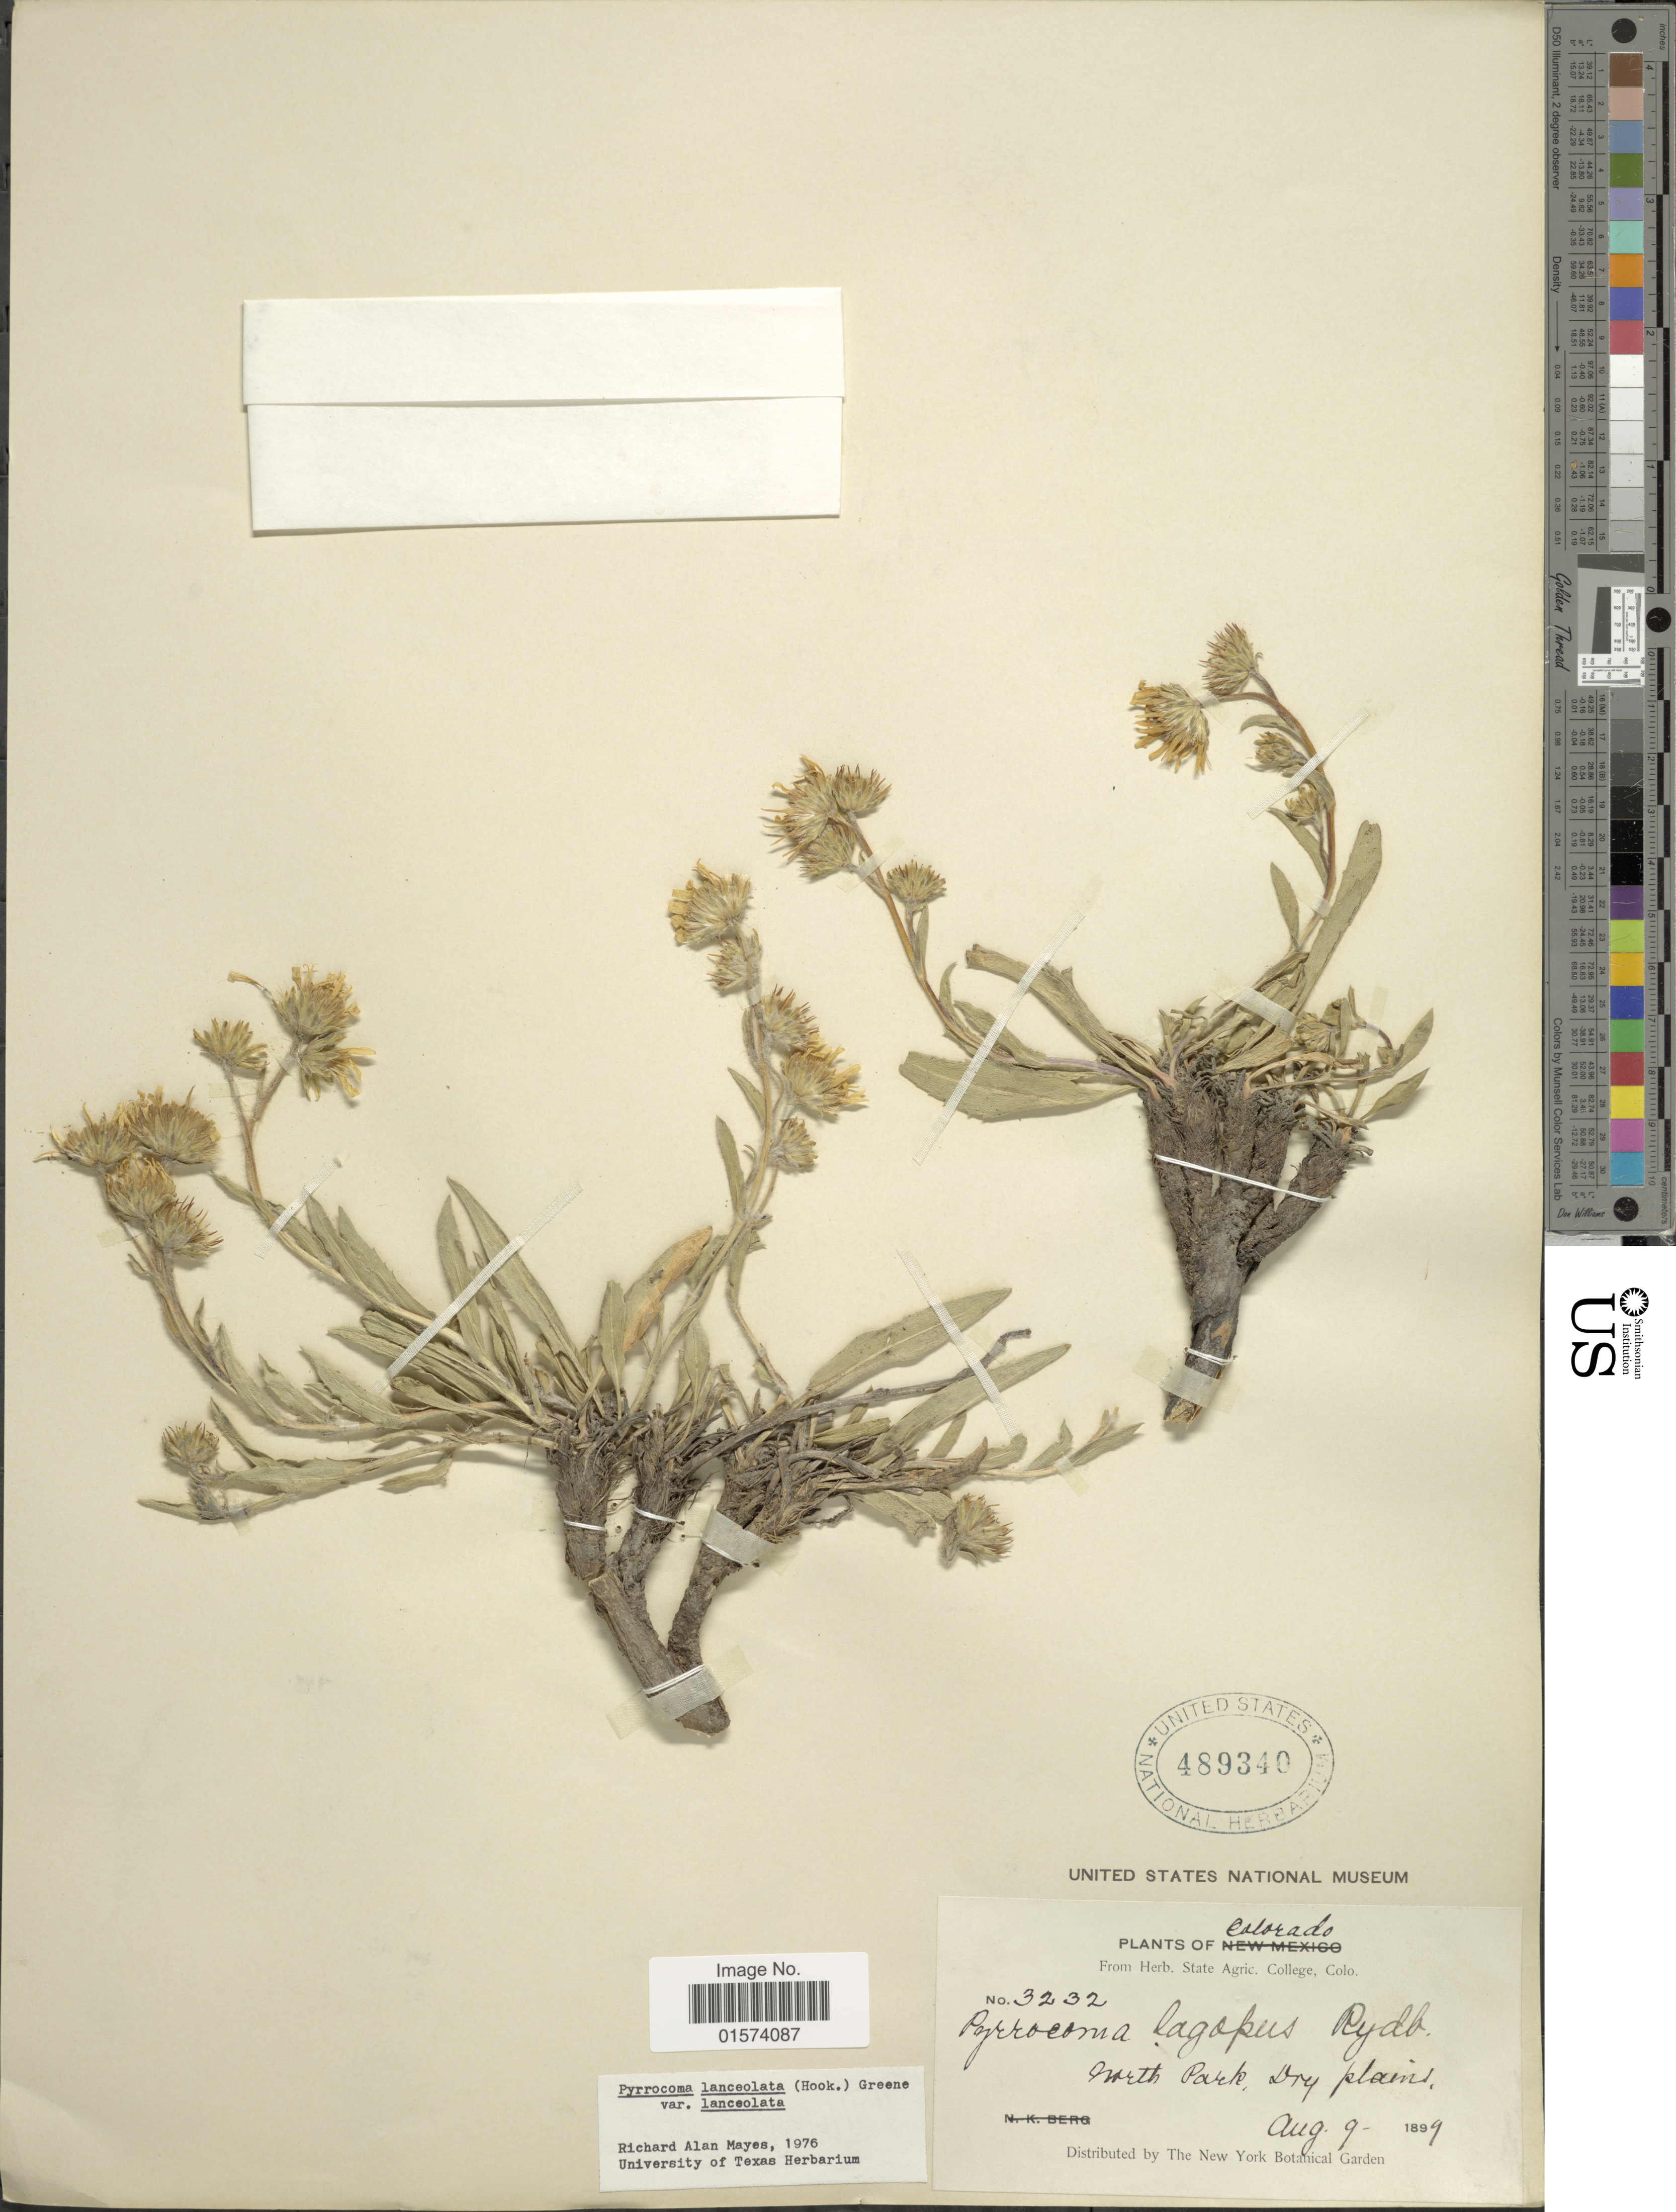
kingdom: Plantae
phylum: Tracheophyta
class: Magnoliopsida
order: Asterales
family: Asteraceae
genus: Pyrrocoma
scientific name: Pyrrocoma lanceolata var. lanceolata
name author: (Hook.) Greene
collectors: ex herb. State Agric. College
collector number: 3232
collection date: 1899-08-09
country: United States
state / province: Colorado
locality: North Park, dry plains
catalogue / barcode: US 489340